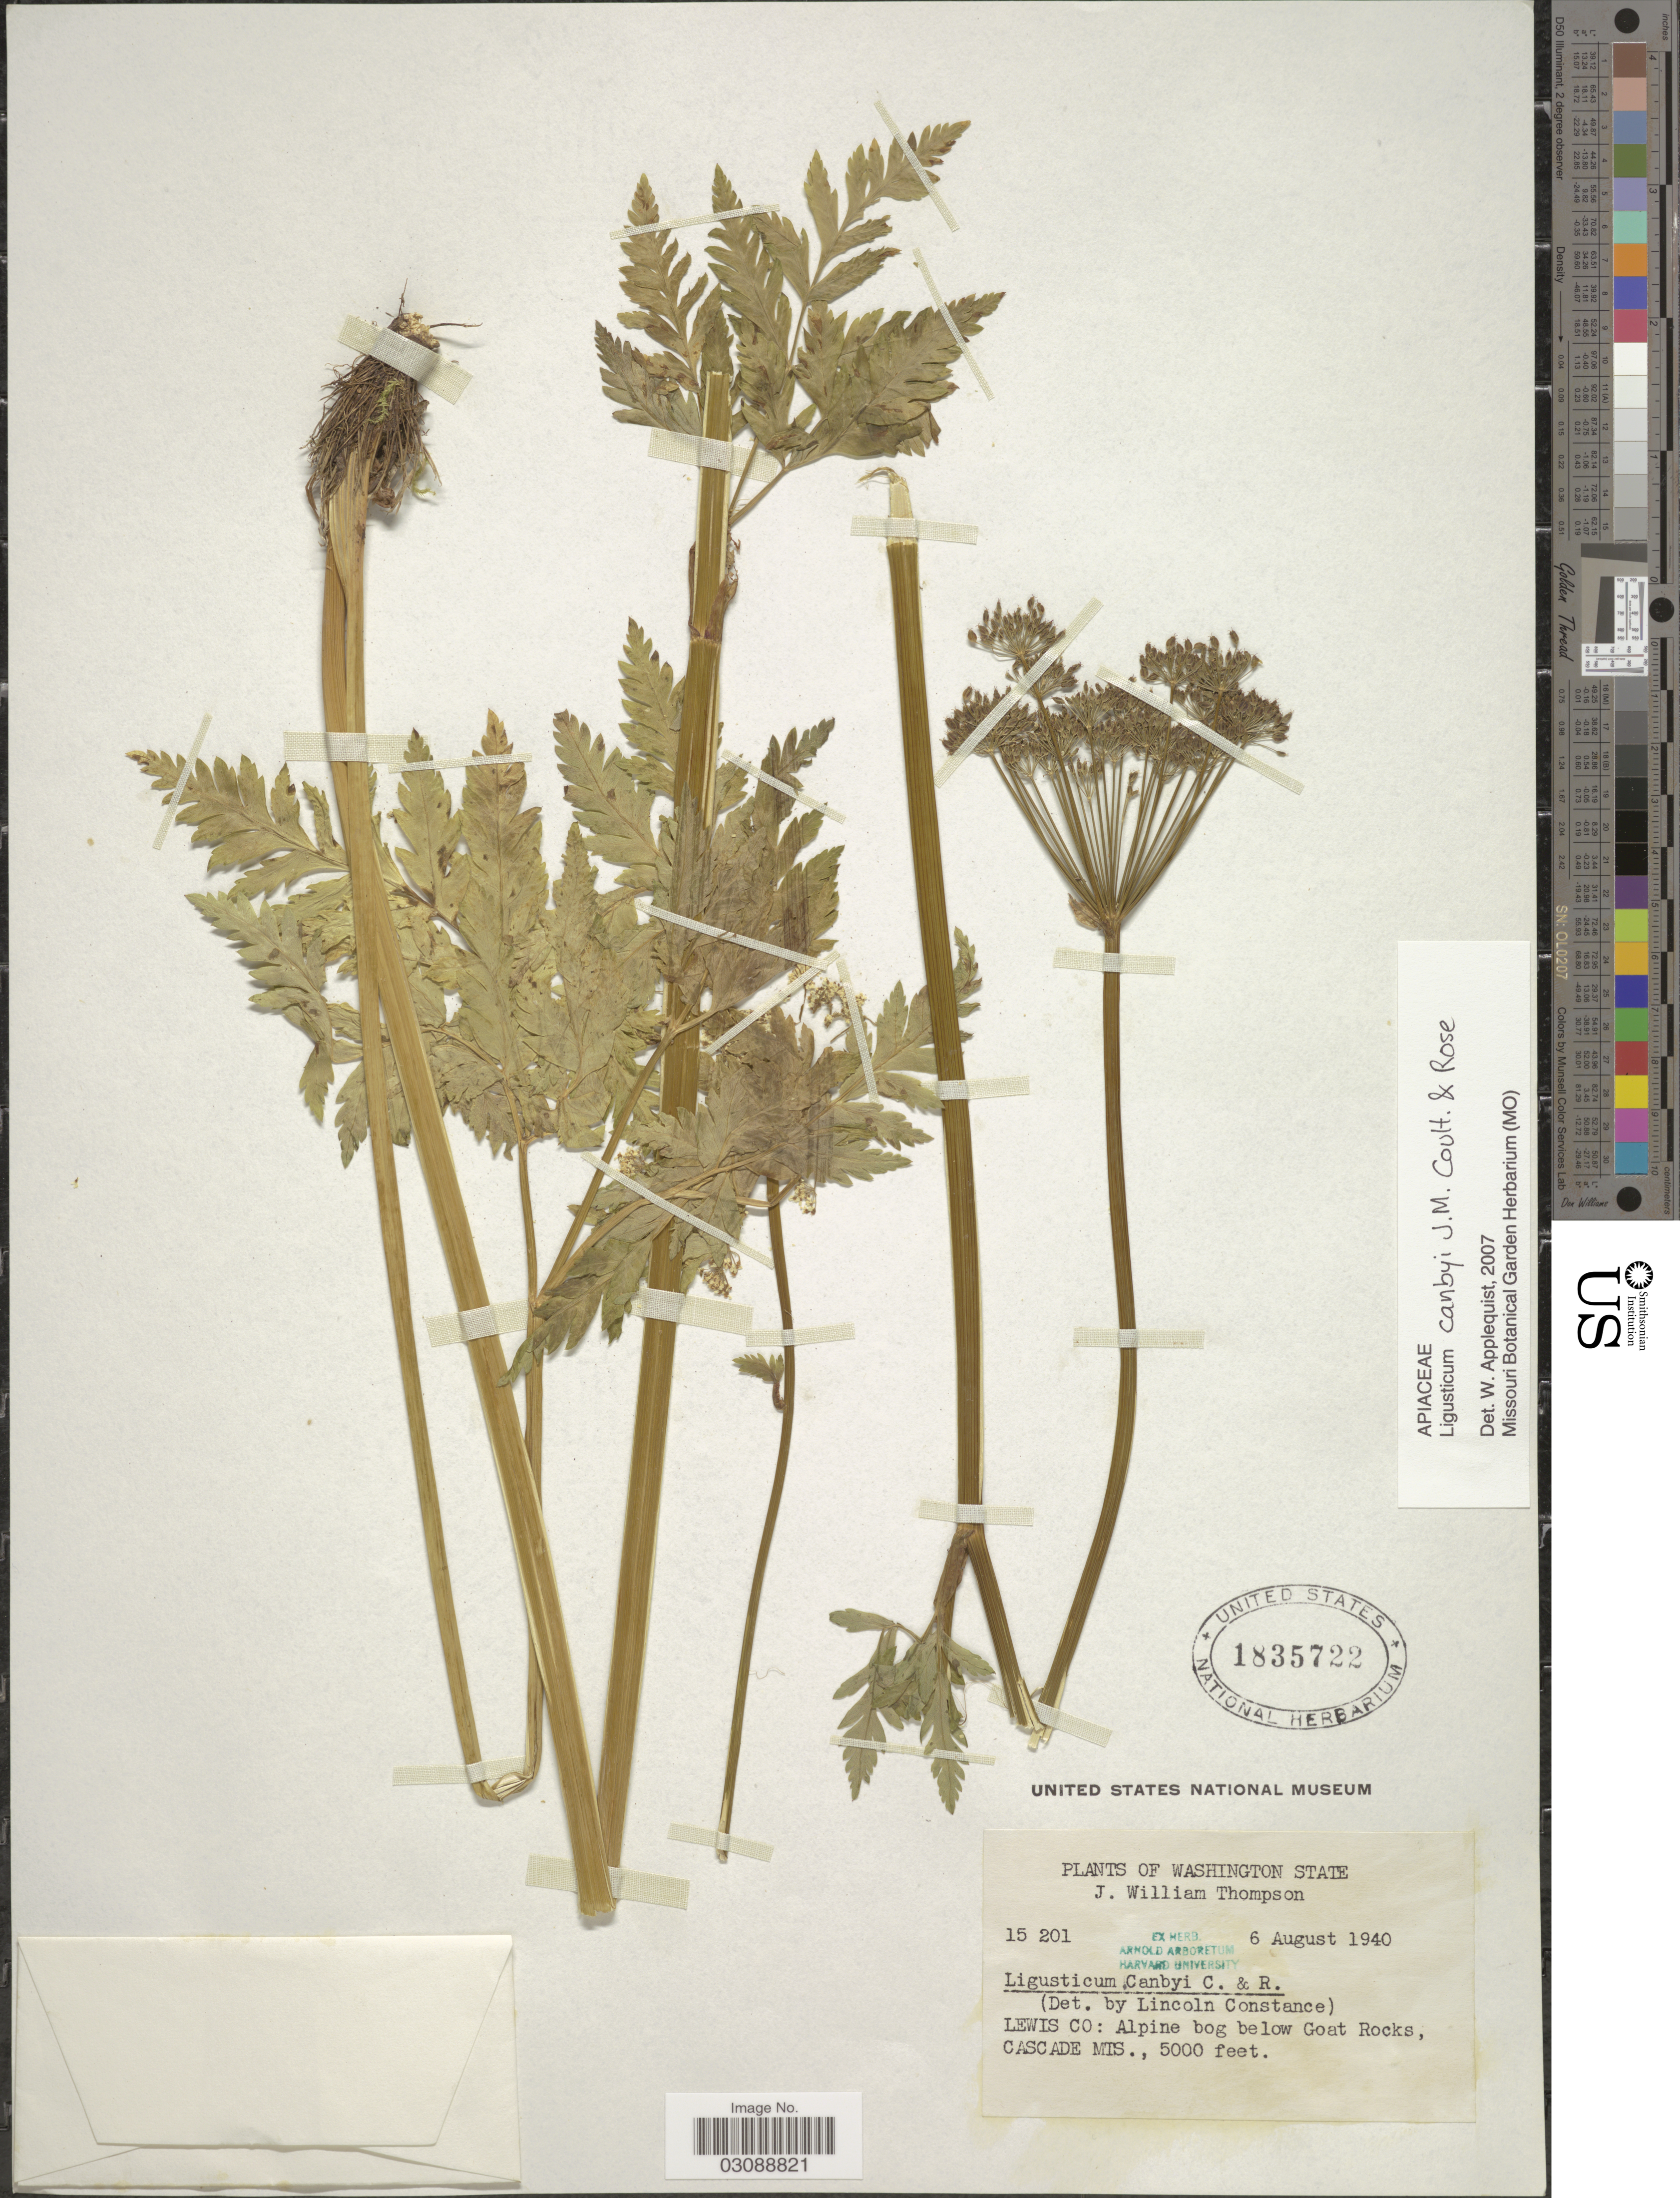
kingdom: Plantae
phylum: Tracheophyta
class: Magnoliopsida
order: Apiales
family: Apiaceae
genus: Ligusticum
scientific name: Ligusticum canbyi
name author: J.M. Coult. & Rose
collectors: J. W. Thompson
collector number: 15201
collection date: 1940-08-06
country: United States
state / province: Washington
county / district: Lewis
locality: Lewis Co: Alpine bog below Goat Rocks, Cascade Mts.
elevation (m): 1524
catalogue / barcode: US 1835722